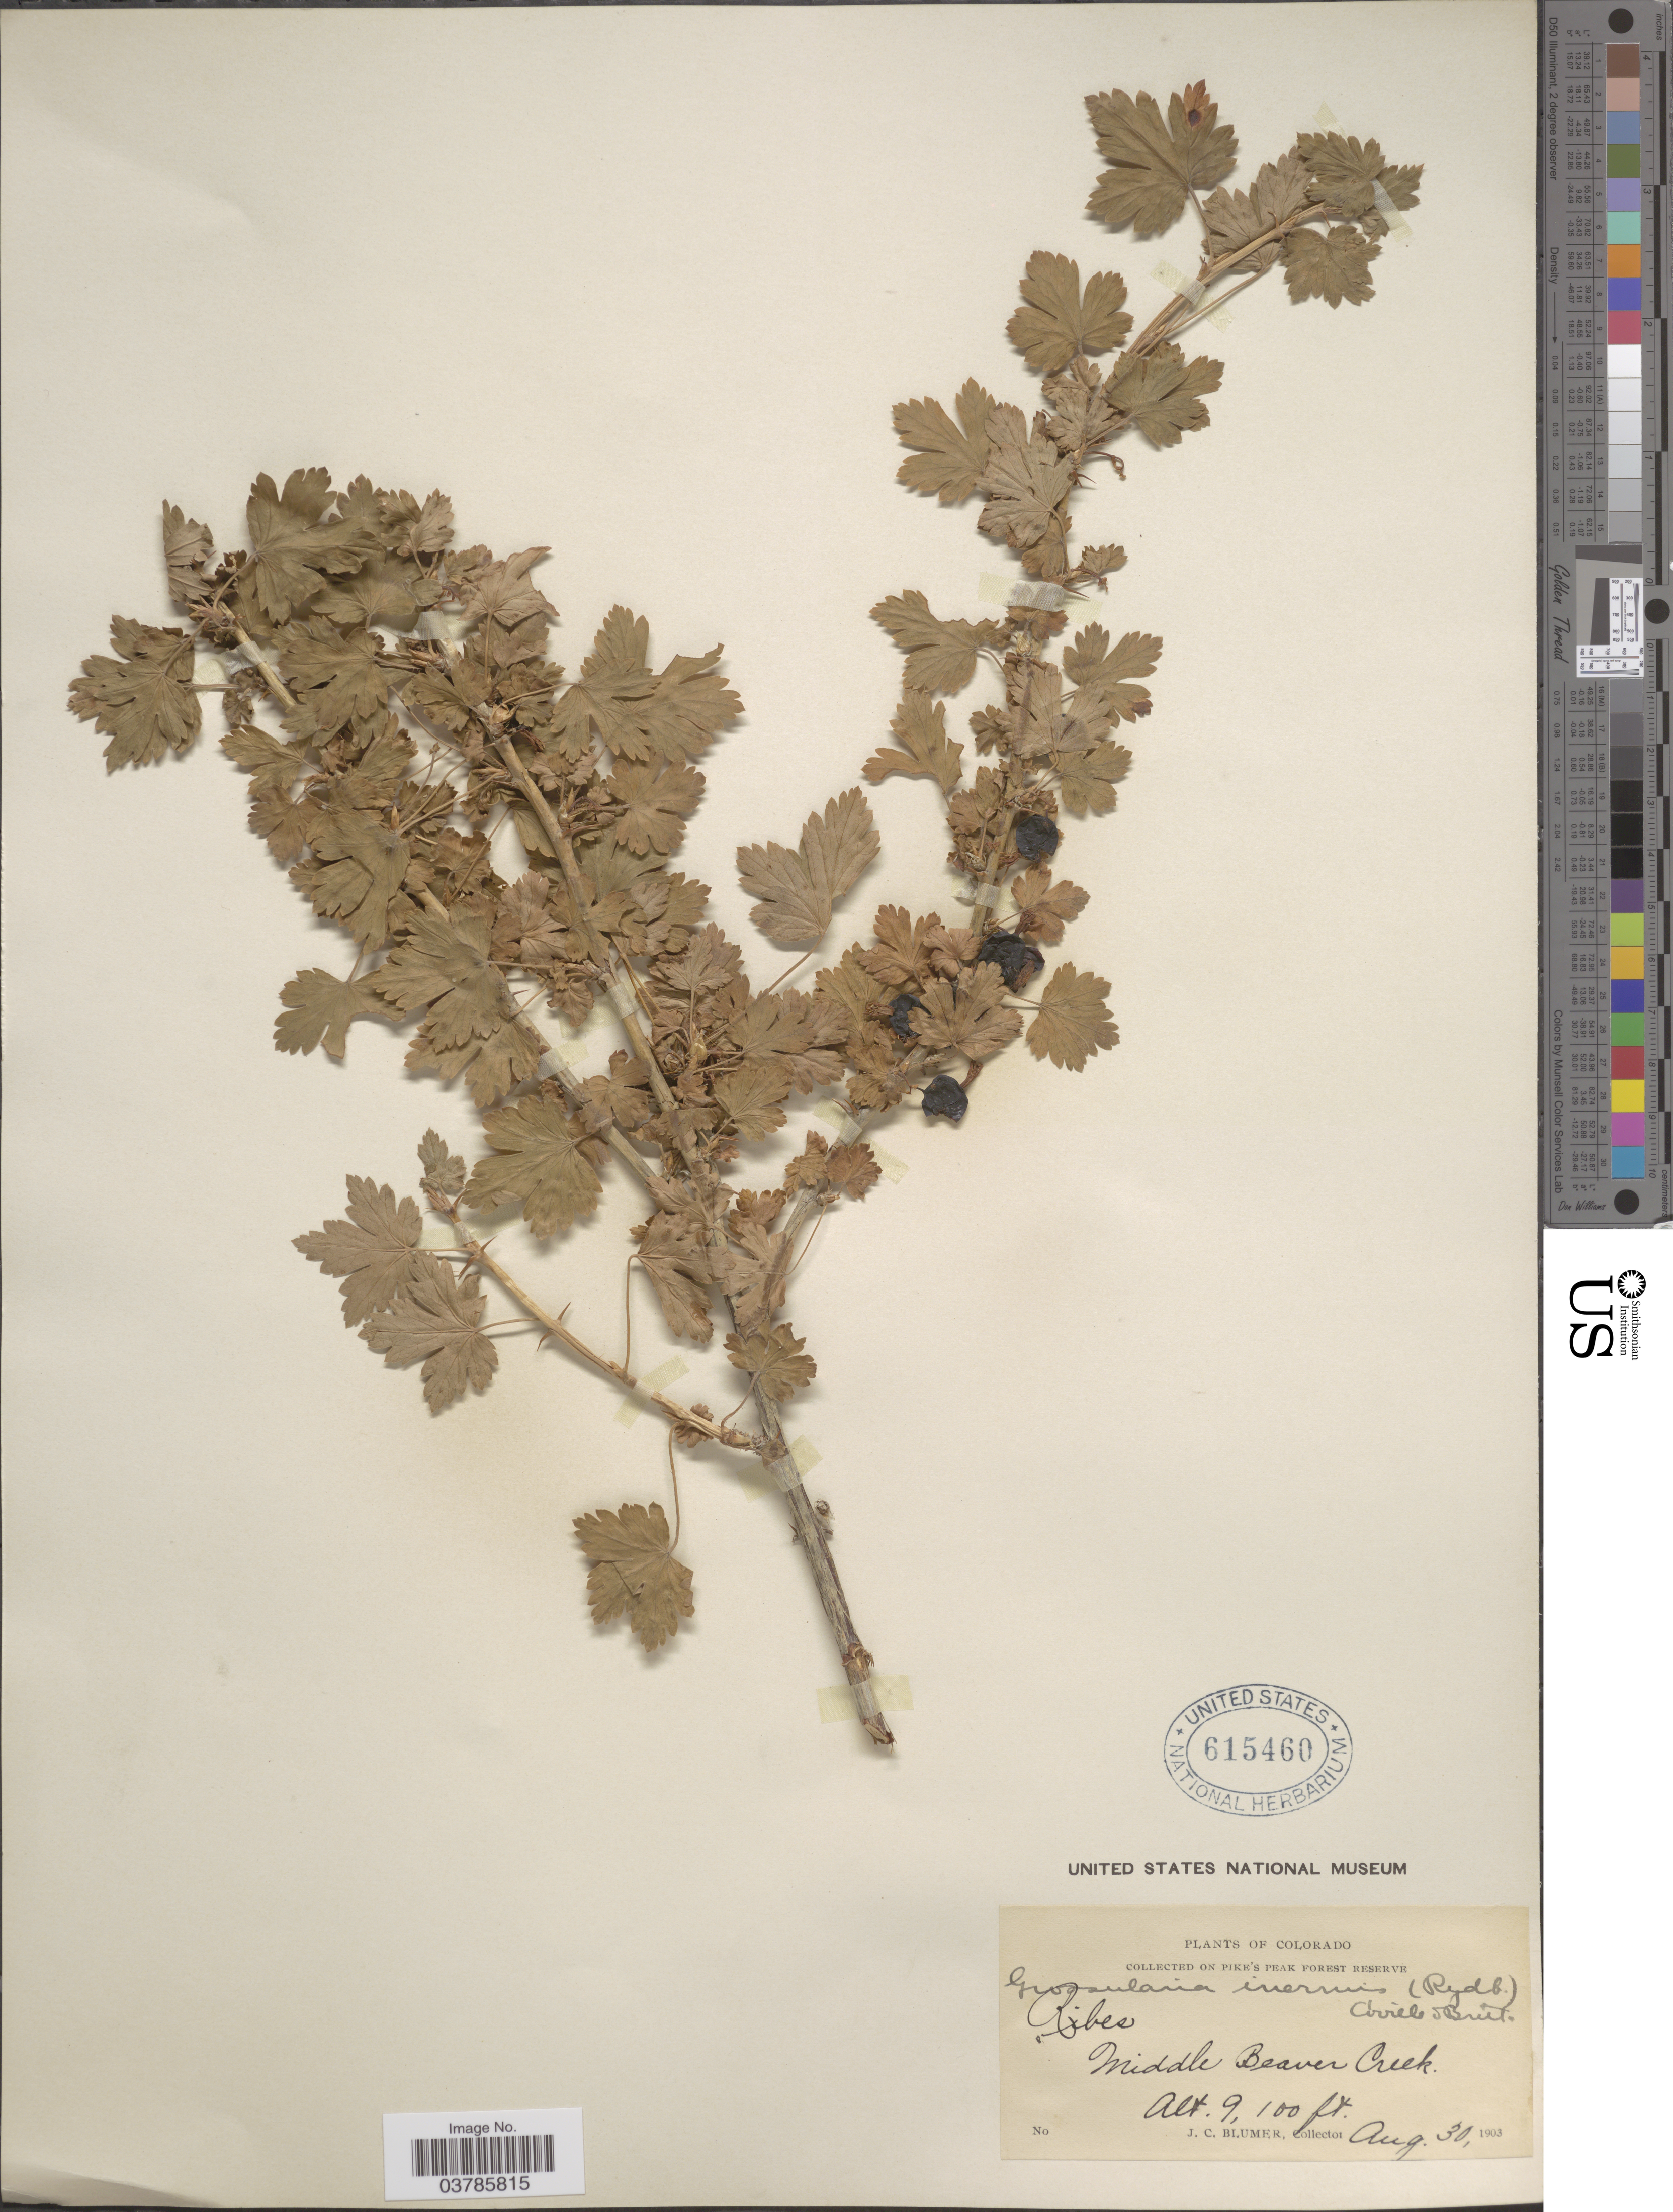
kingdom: Plantae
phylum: Tracheophyta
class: Magnoliopsida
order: Saxifragales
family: Grossulariaceae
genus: Ribes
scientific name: Ribes inerme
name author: Rydb.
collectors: J. C. Blumer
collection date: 1903-08-30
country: United States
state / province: Colorado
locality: Pike's Peak Forest Reserve. Middle Beaver Creek.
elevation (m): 2774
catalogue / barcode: US 615460